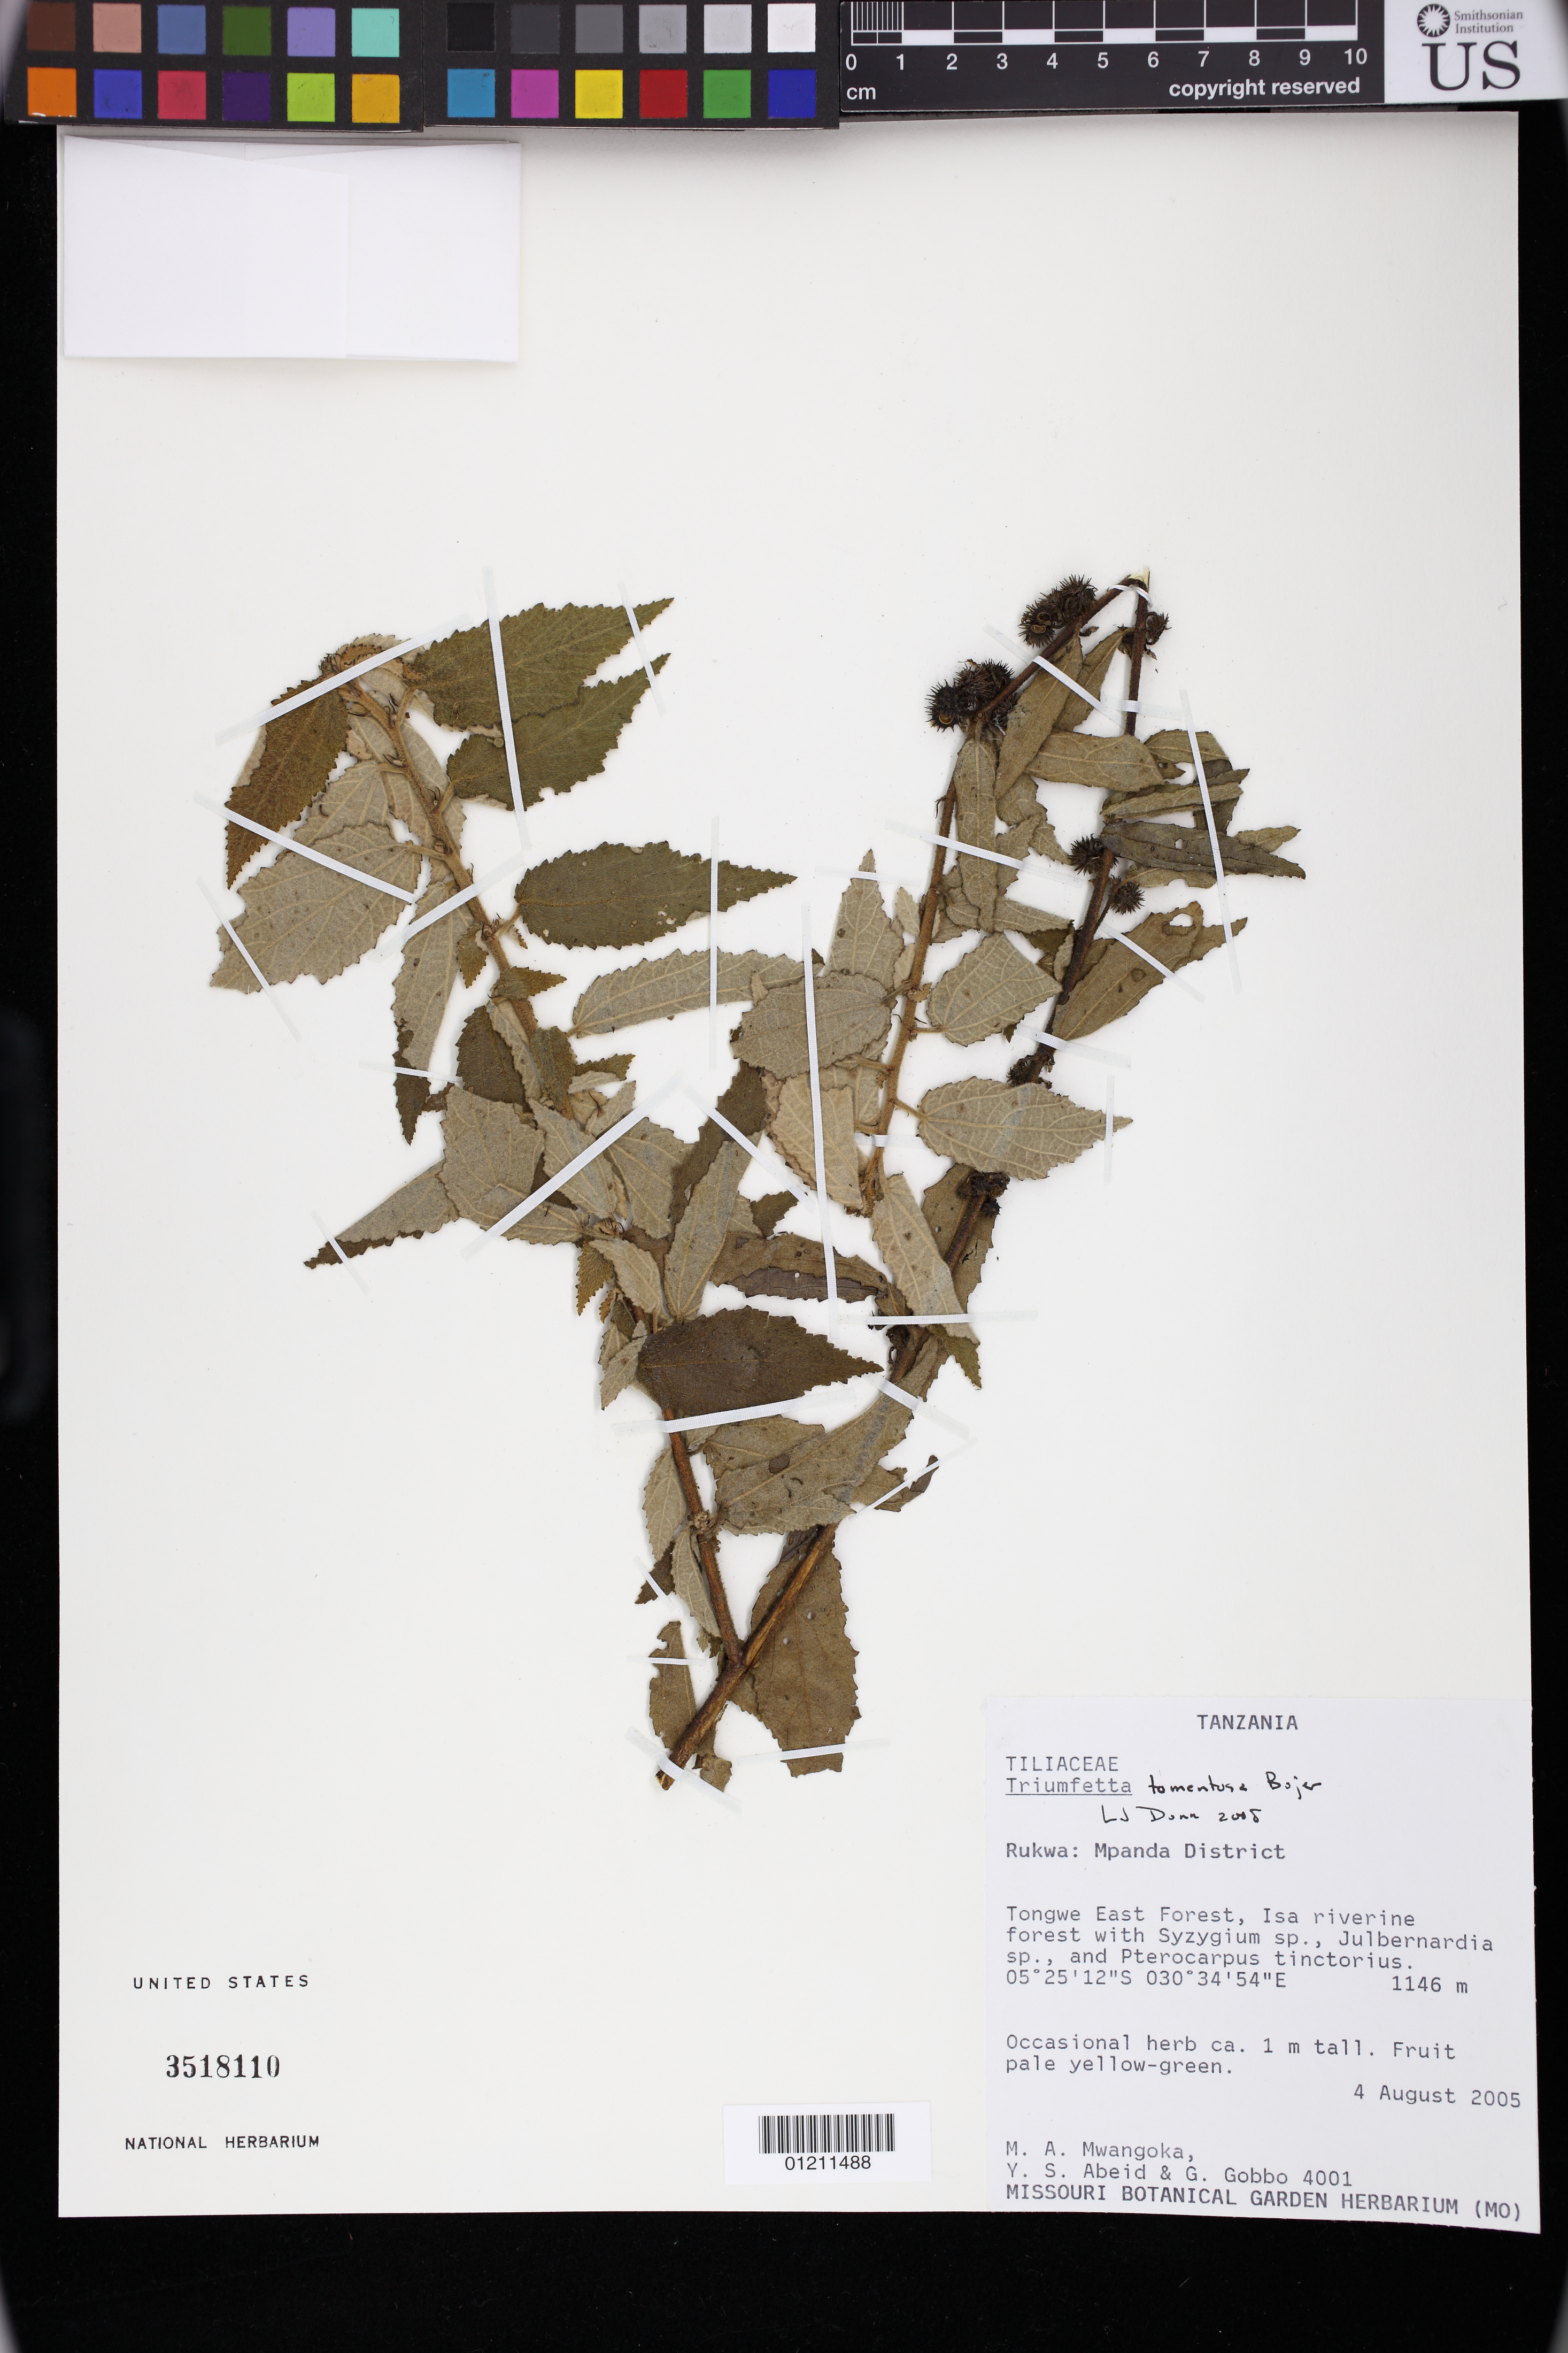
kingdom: Plantae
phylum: Tracheophyta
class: Magnoliopsida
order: Malvales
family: Malvaceae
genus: Triumfetta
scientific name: Triumfetta tomentosa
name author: Bojer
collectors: M. A. Mwangoka, Y. Abeid & G. Gobbo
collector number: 4001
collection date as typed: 08 Apr 2005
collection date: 2005-04-08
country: Tanzania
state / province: Rukwa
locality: Rukwa: Mpanda District. Tongwe East Forest, Isa riverine forest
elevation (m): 1146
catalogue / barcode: US 3518110